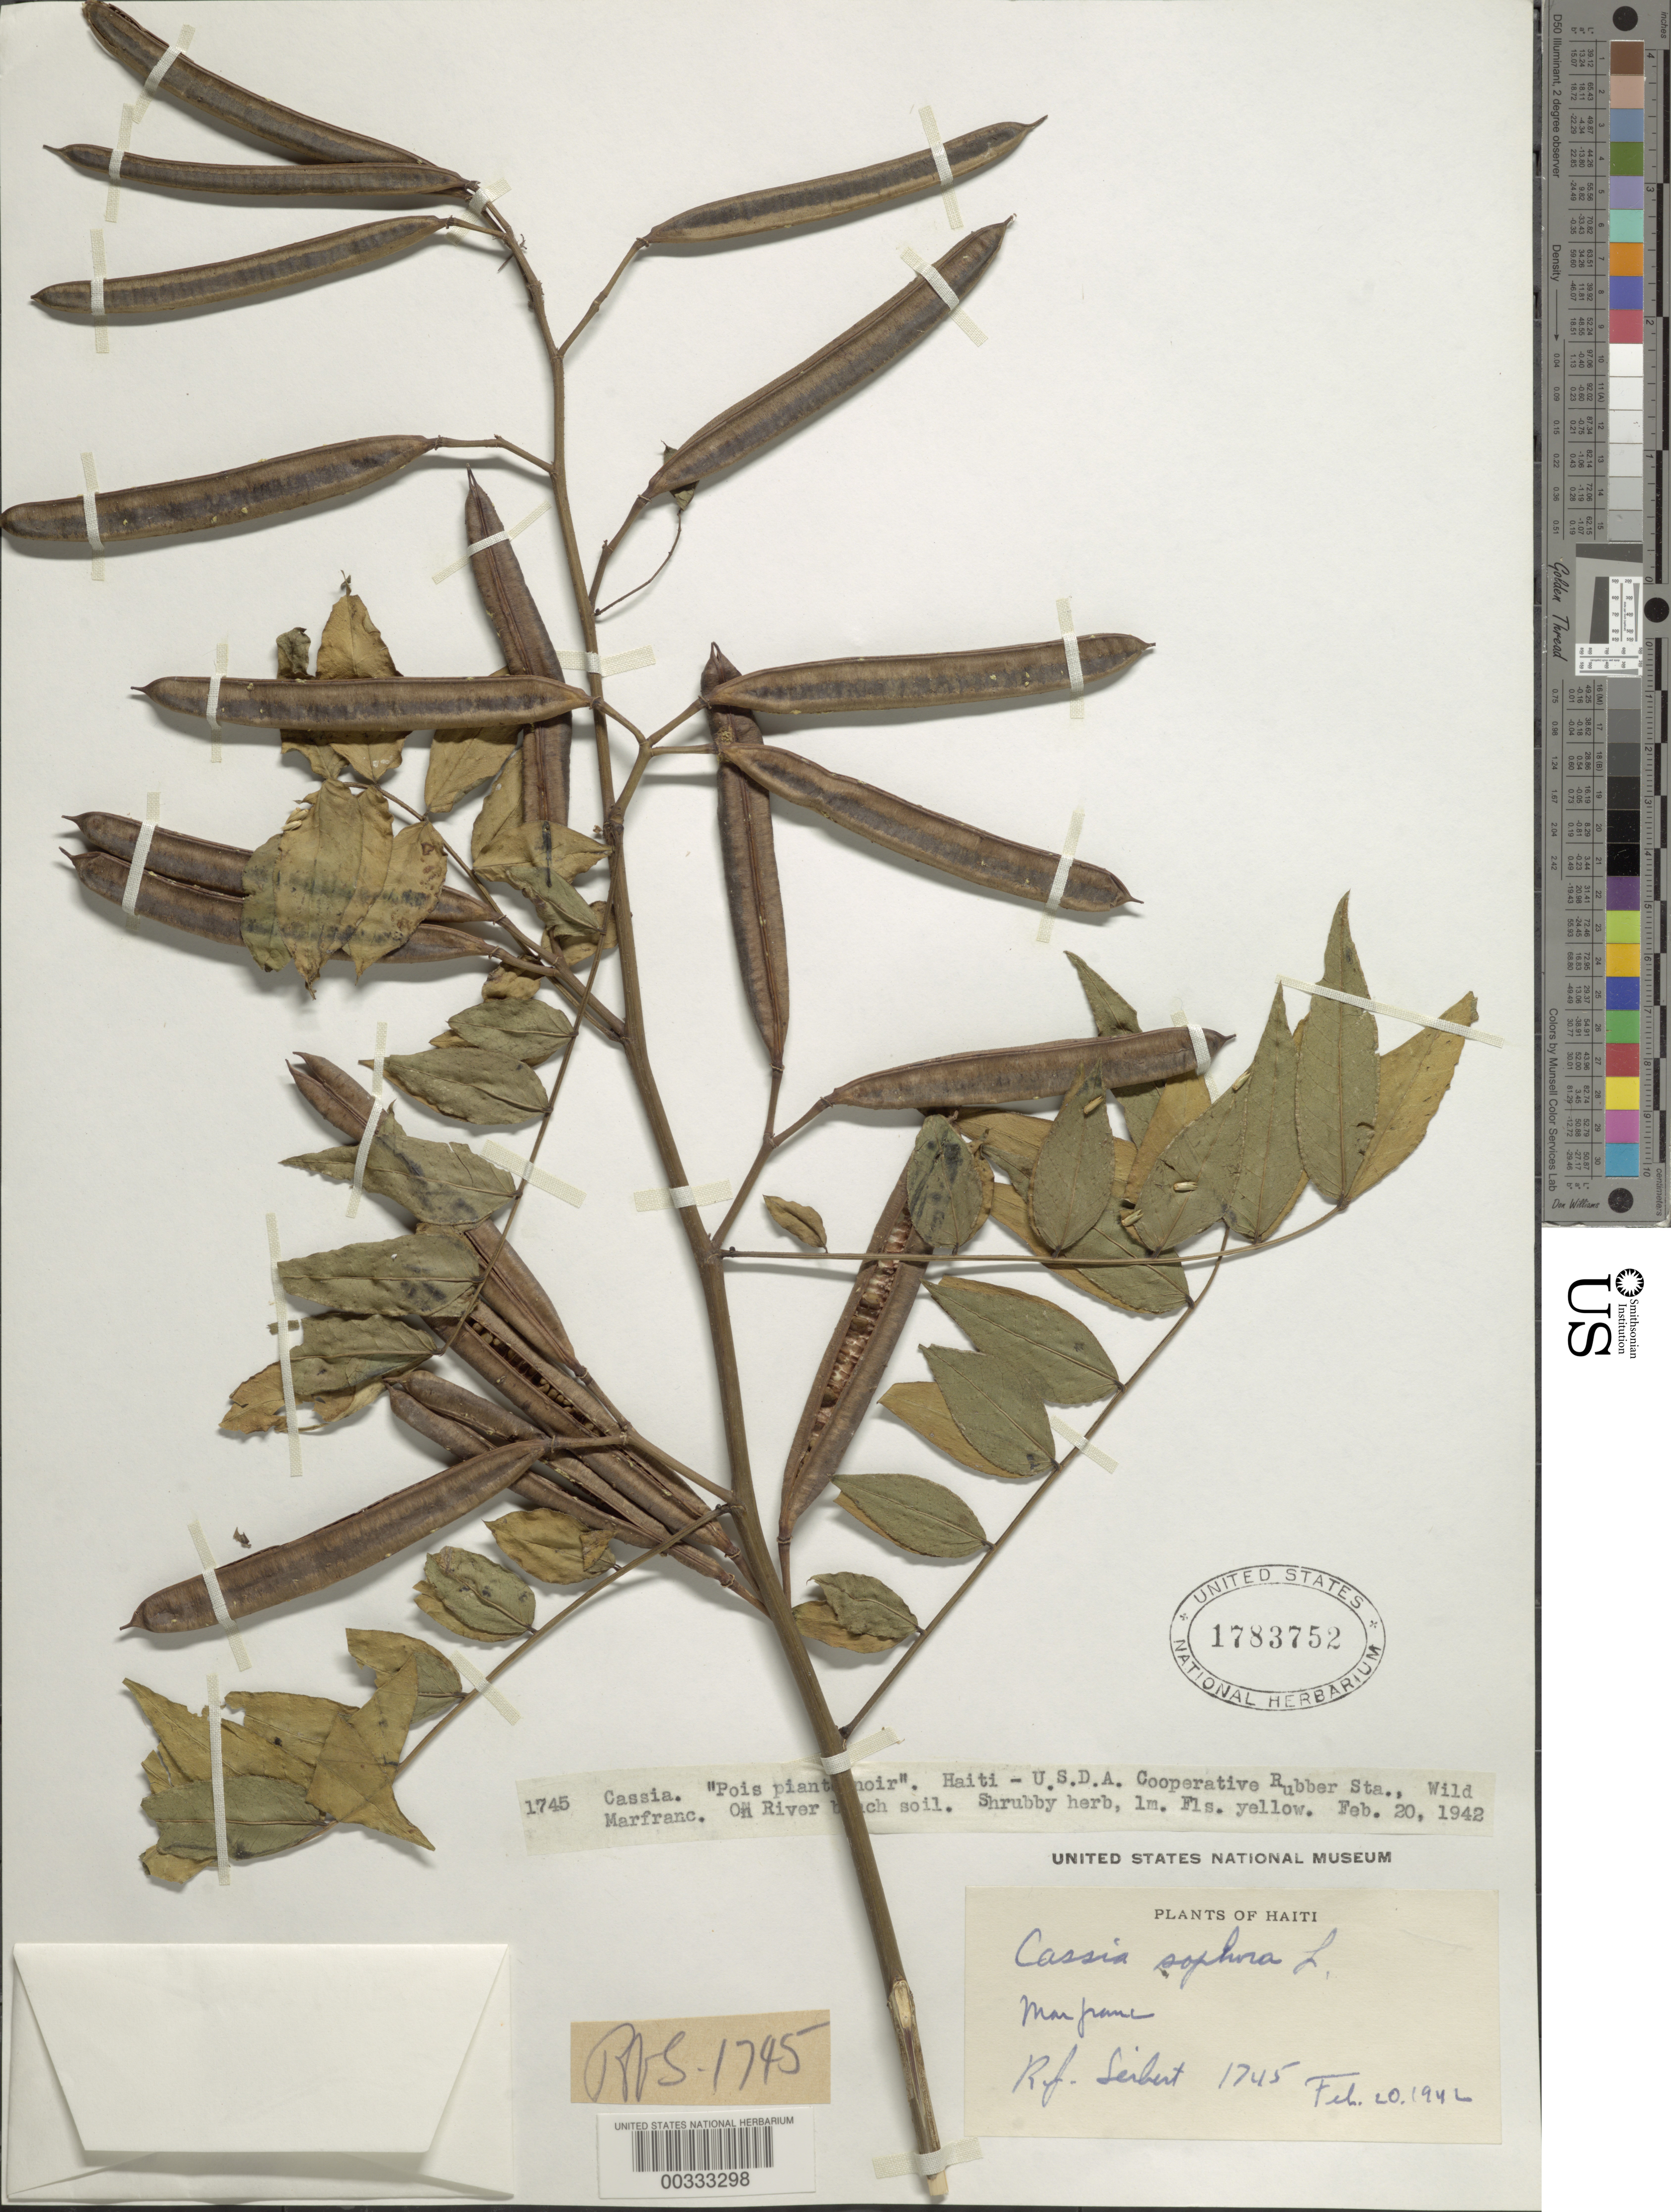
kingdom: Plantae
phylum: Tracheophyta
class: Magnoliopsida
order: Fabales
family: Fabaceae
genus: Senna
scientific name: Senna sophera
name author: (L.) Roxb.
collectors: R. J. Seibert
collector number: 1745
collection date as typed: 20 Feb 1942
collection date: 1942-02-20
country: Haiti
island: Hispaniola Island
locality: U.s.d.a. rubber sta., wild manfranc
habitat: On river bench soil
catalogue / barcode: US 1783752